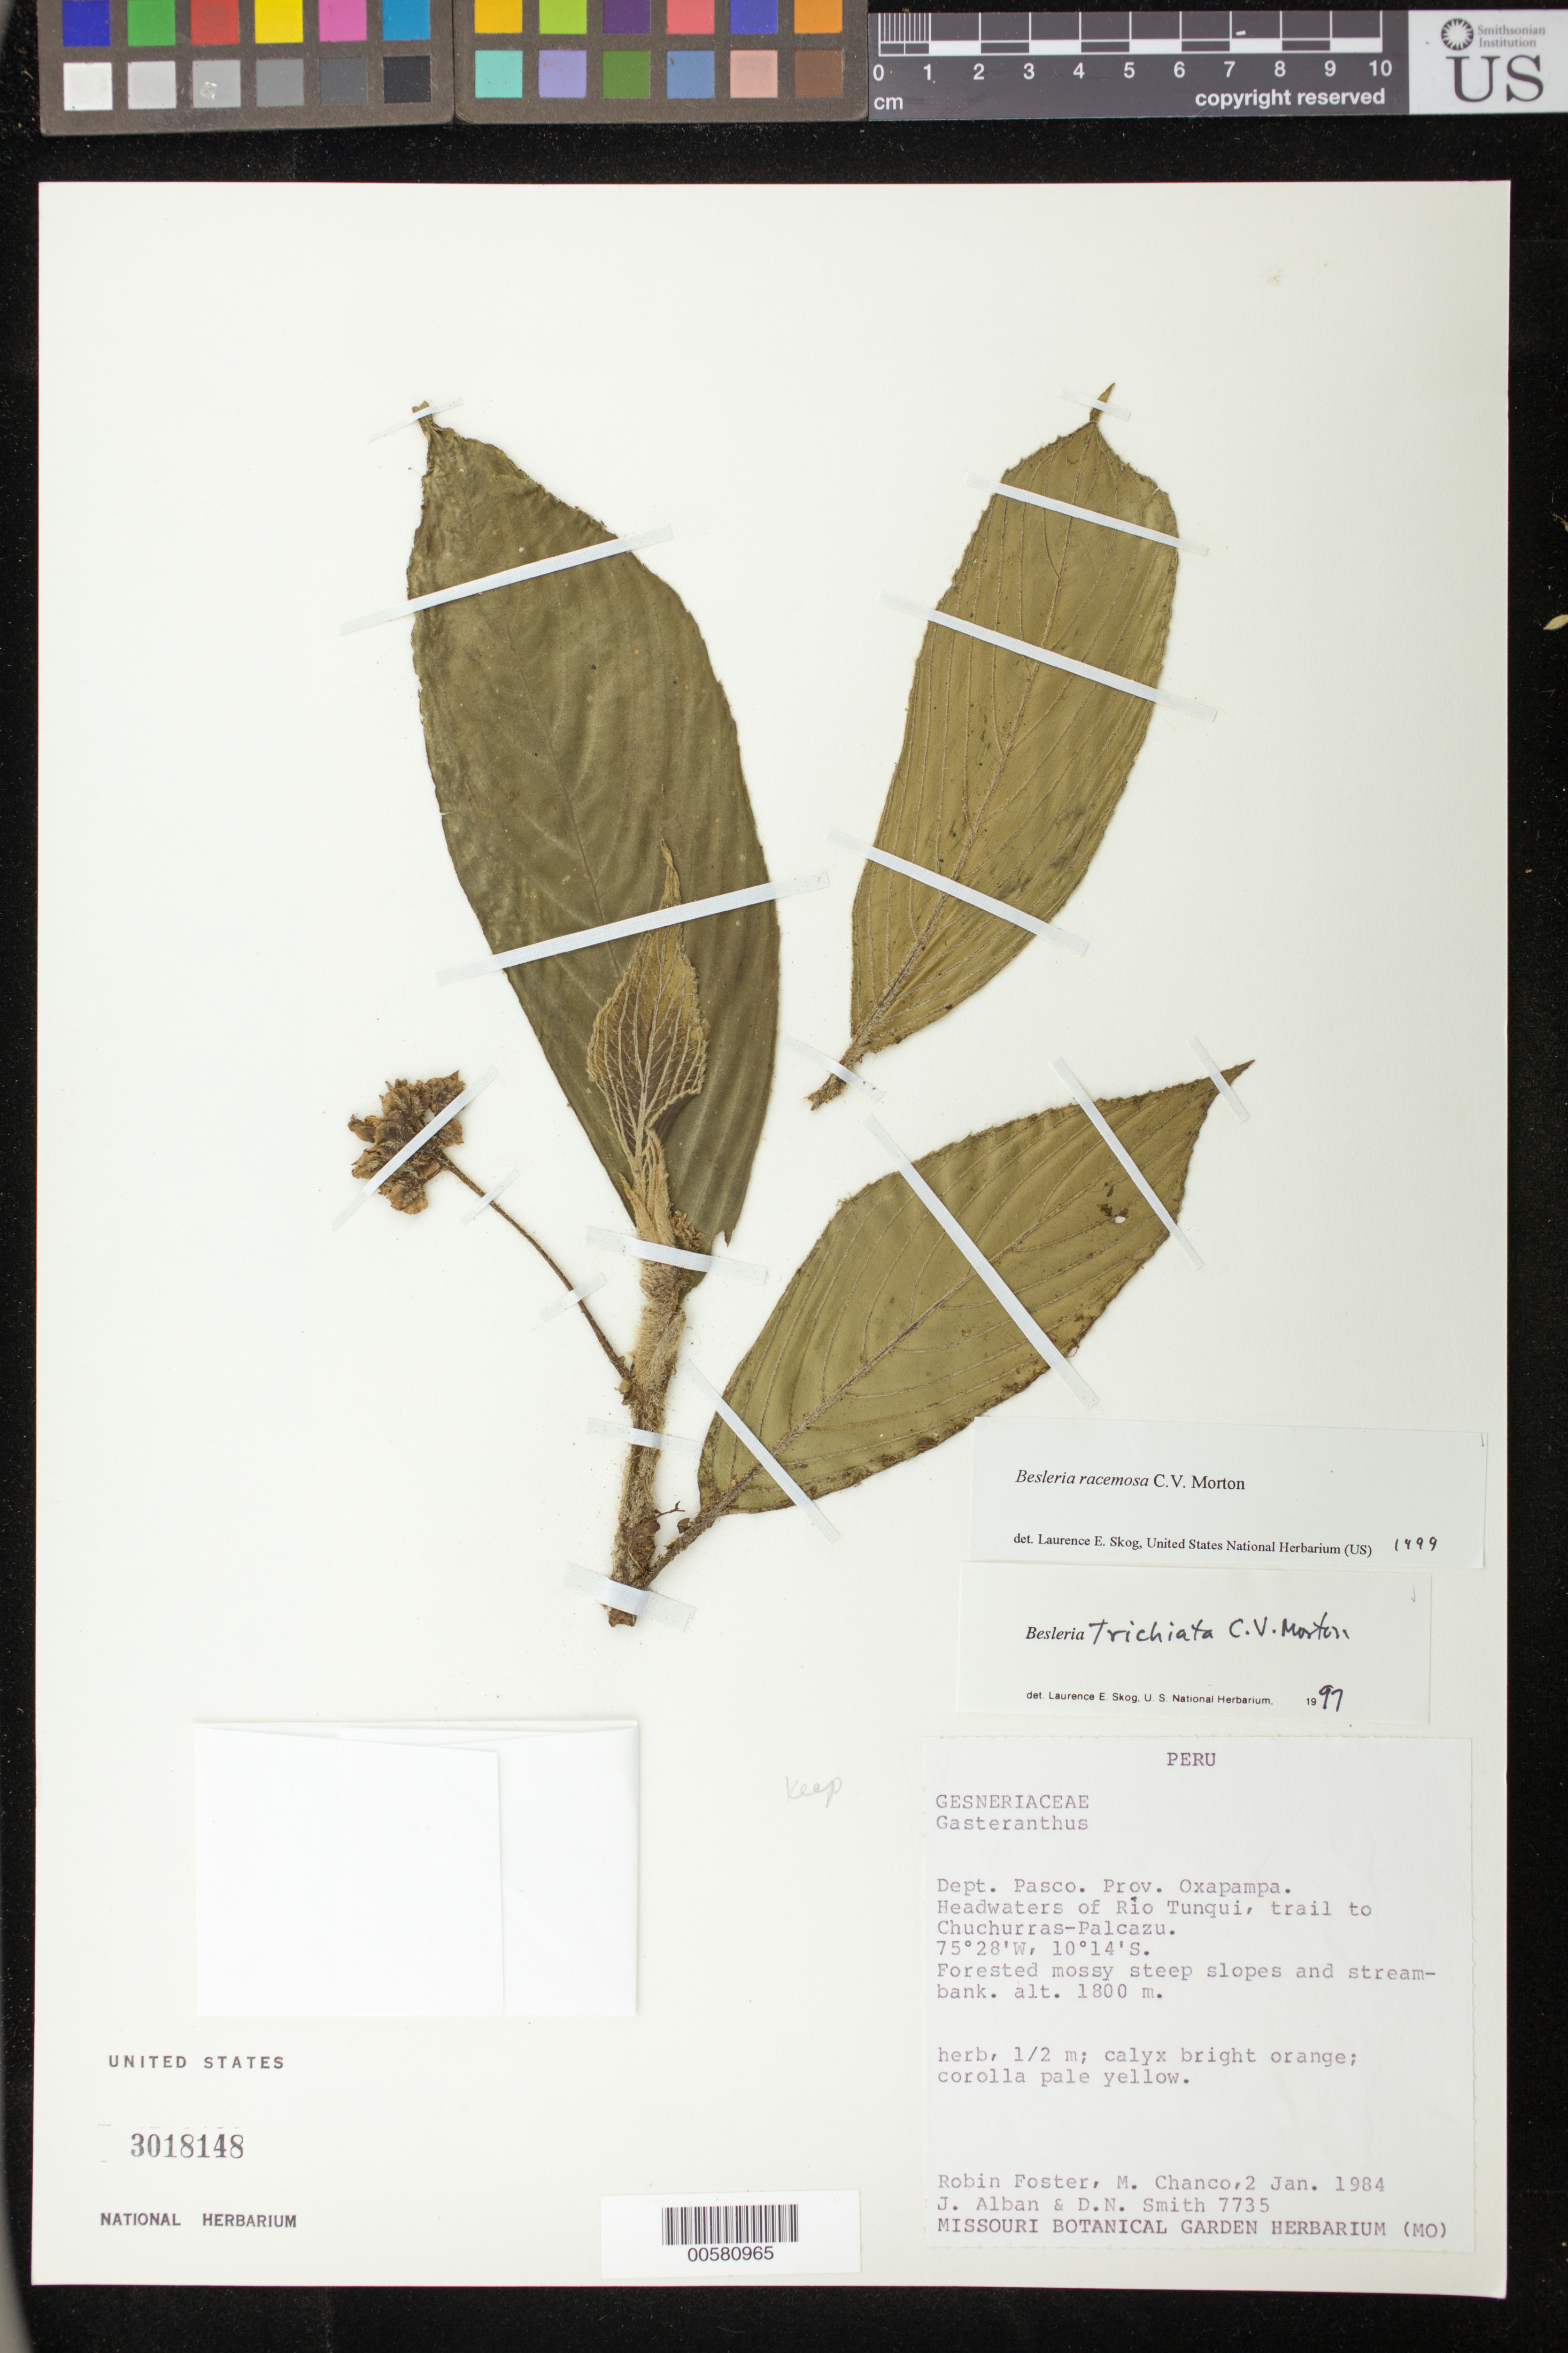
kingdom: Plantae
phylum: Tracheophyta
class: Magnoliopsida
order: Lamiales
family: Gesneriaceae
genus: Besleria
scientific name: Besleria racemosa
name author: C.V. Morton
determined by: Skog, Laurence E.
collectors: R. Foster, M. Chanco, J. Alban & D. Smith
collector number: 7735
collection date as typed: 02 Jan 1984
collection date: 1984-01-02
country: Peru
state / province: Pasco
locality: Prov. Oxapampa; headwaters of Río Tunqui, trail to Chuchurras - Palcazu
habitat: Forested mossy steep slopes and streambank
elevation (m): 1800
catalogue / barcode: US 3018148